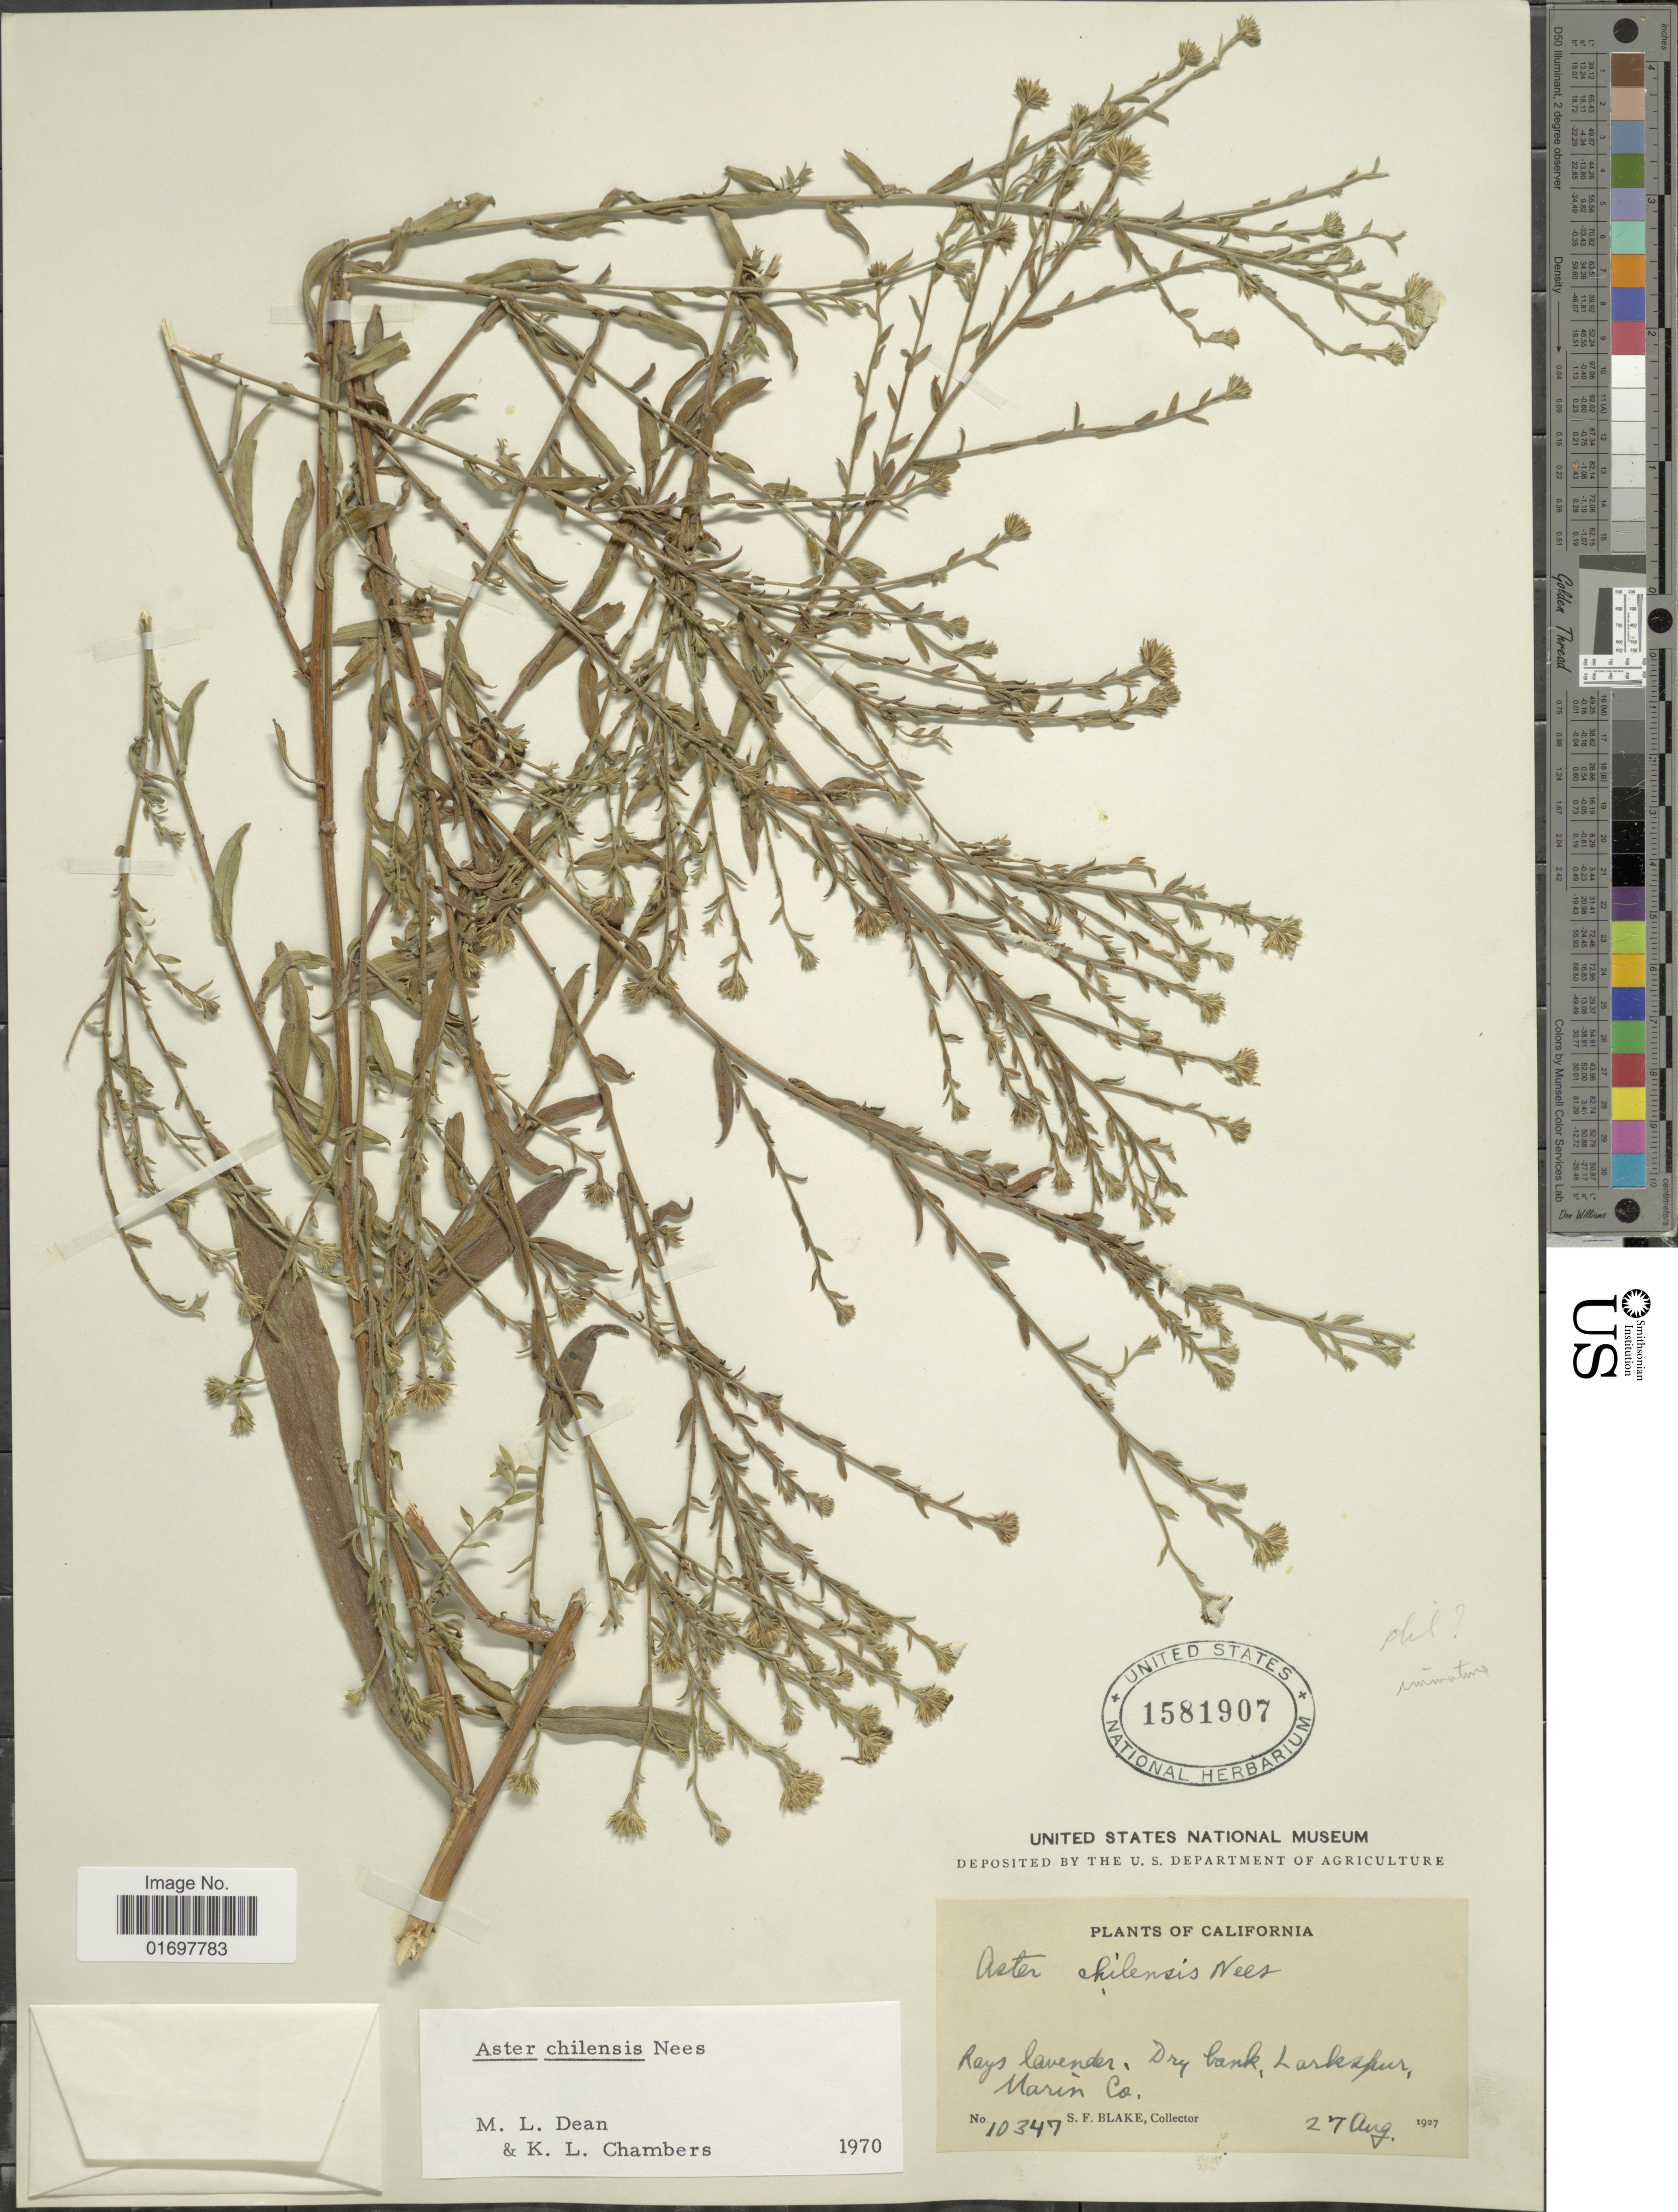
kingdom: Plantae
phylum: Tracheophyta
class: Magnoliopsida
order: Asterales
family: Asteraceae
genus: Symphyotrichum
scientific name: Symphyotrichum chilense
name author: (Nees) G.L. Nesom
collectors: S. Blake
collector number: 10347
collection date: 1927-08-27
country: United States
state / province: California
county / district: Marin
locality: California. Larkspur, Marin Co.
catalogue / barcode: US 1581907